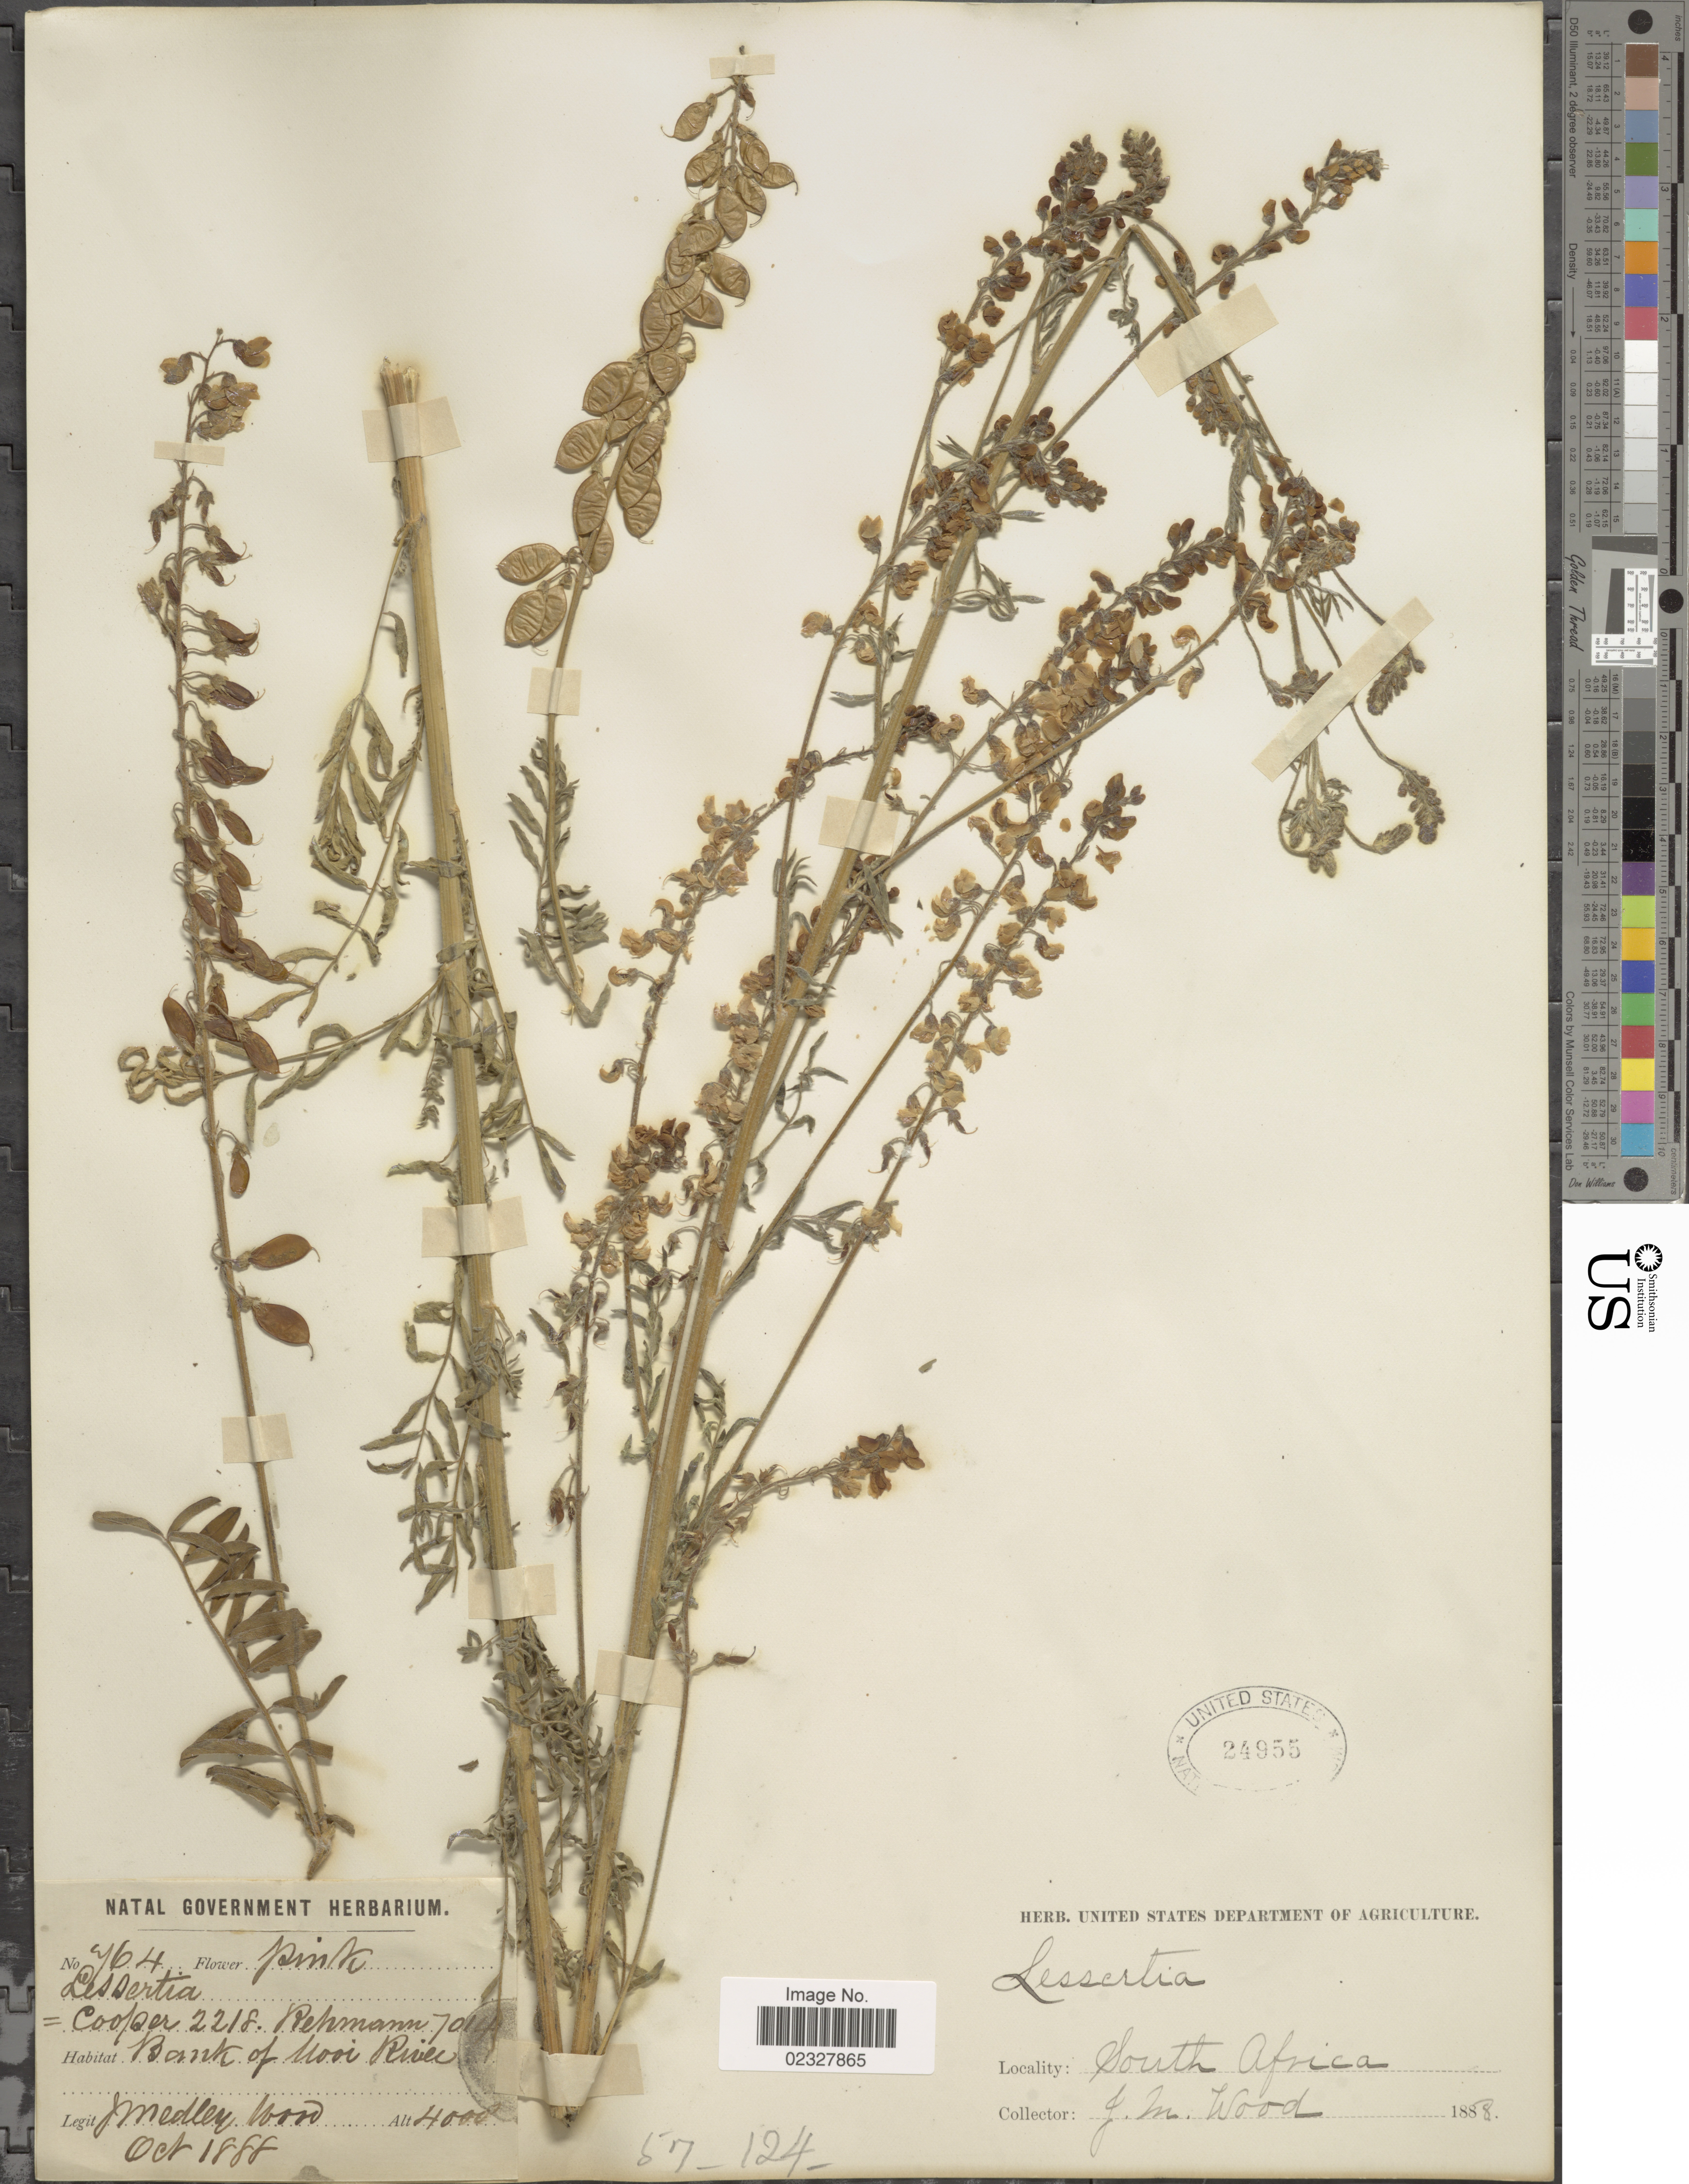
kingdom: Plantae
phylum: Tracheophyta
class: Magnoliopsida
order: Fabales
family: Fabaceae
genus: Lessertia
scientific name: Lessertia sp.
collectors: J. M. Wood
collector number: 764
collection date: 1888-10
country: South Africa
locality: Bank of Mooi River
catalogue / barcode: US 24955